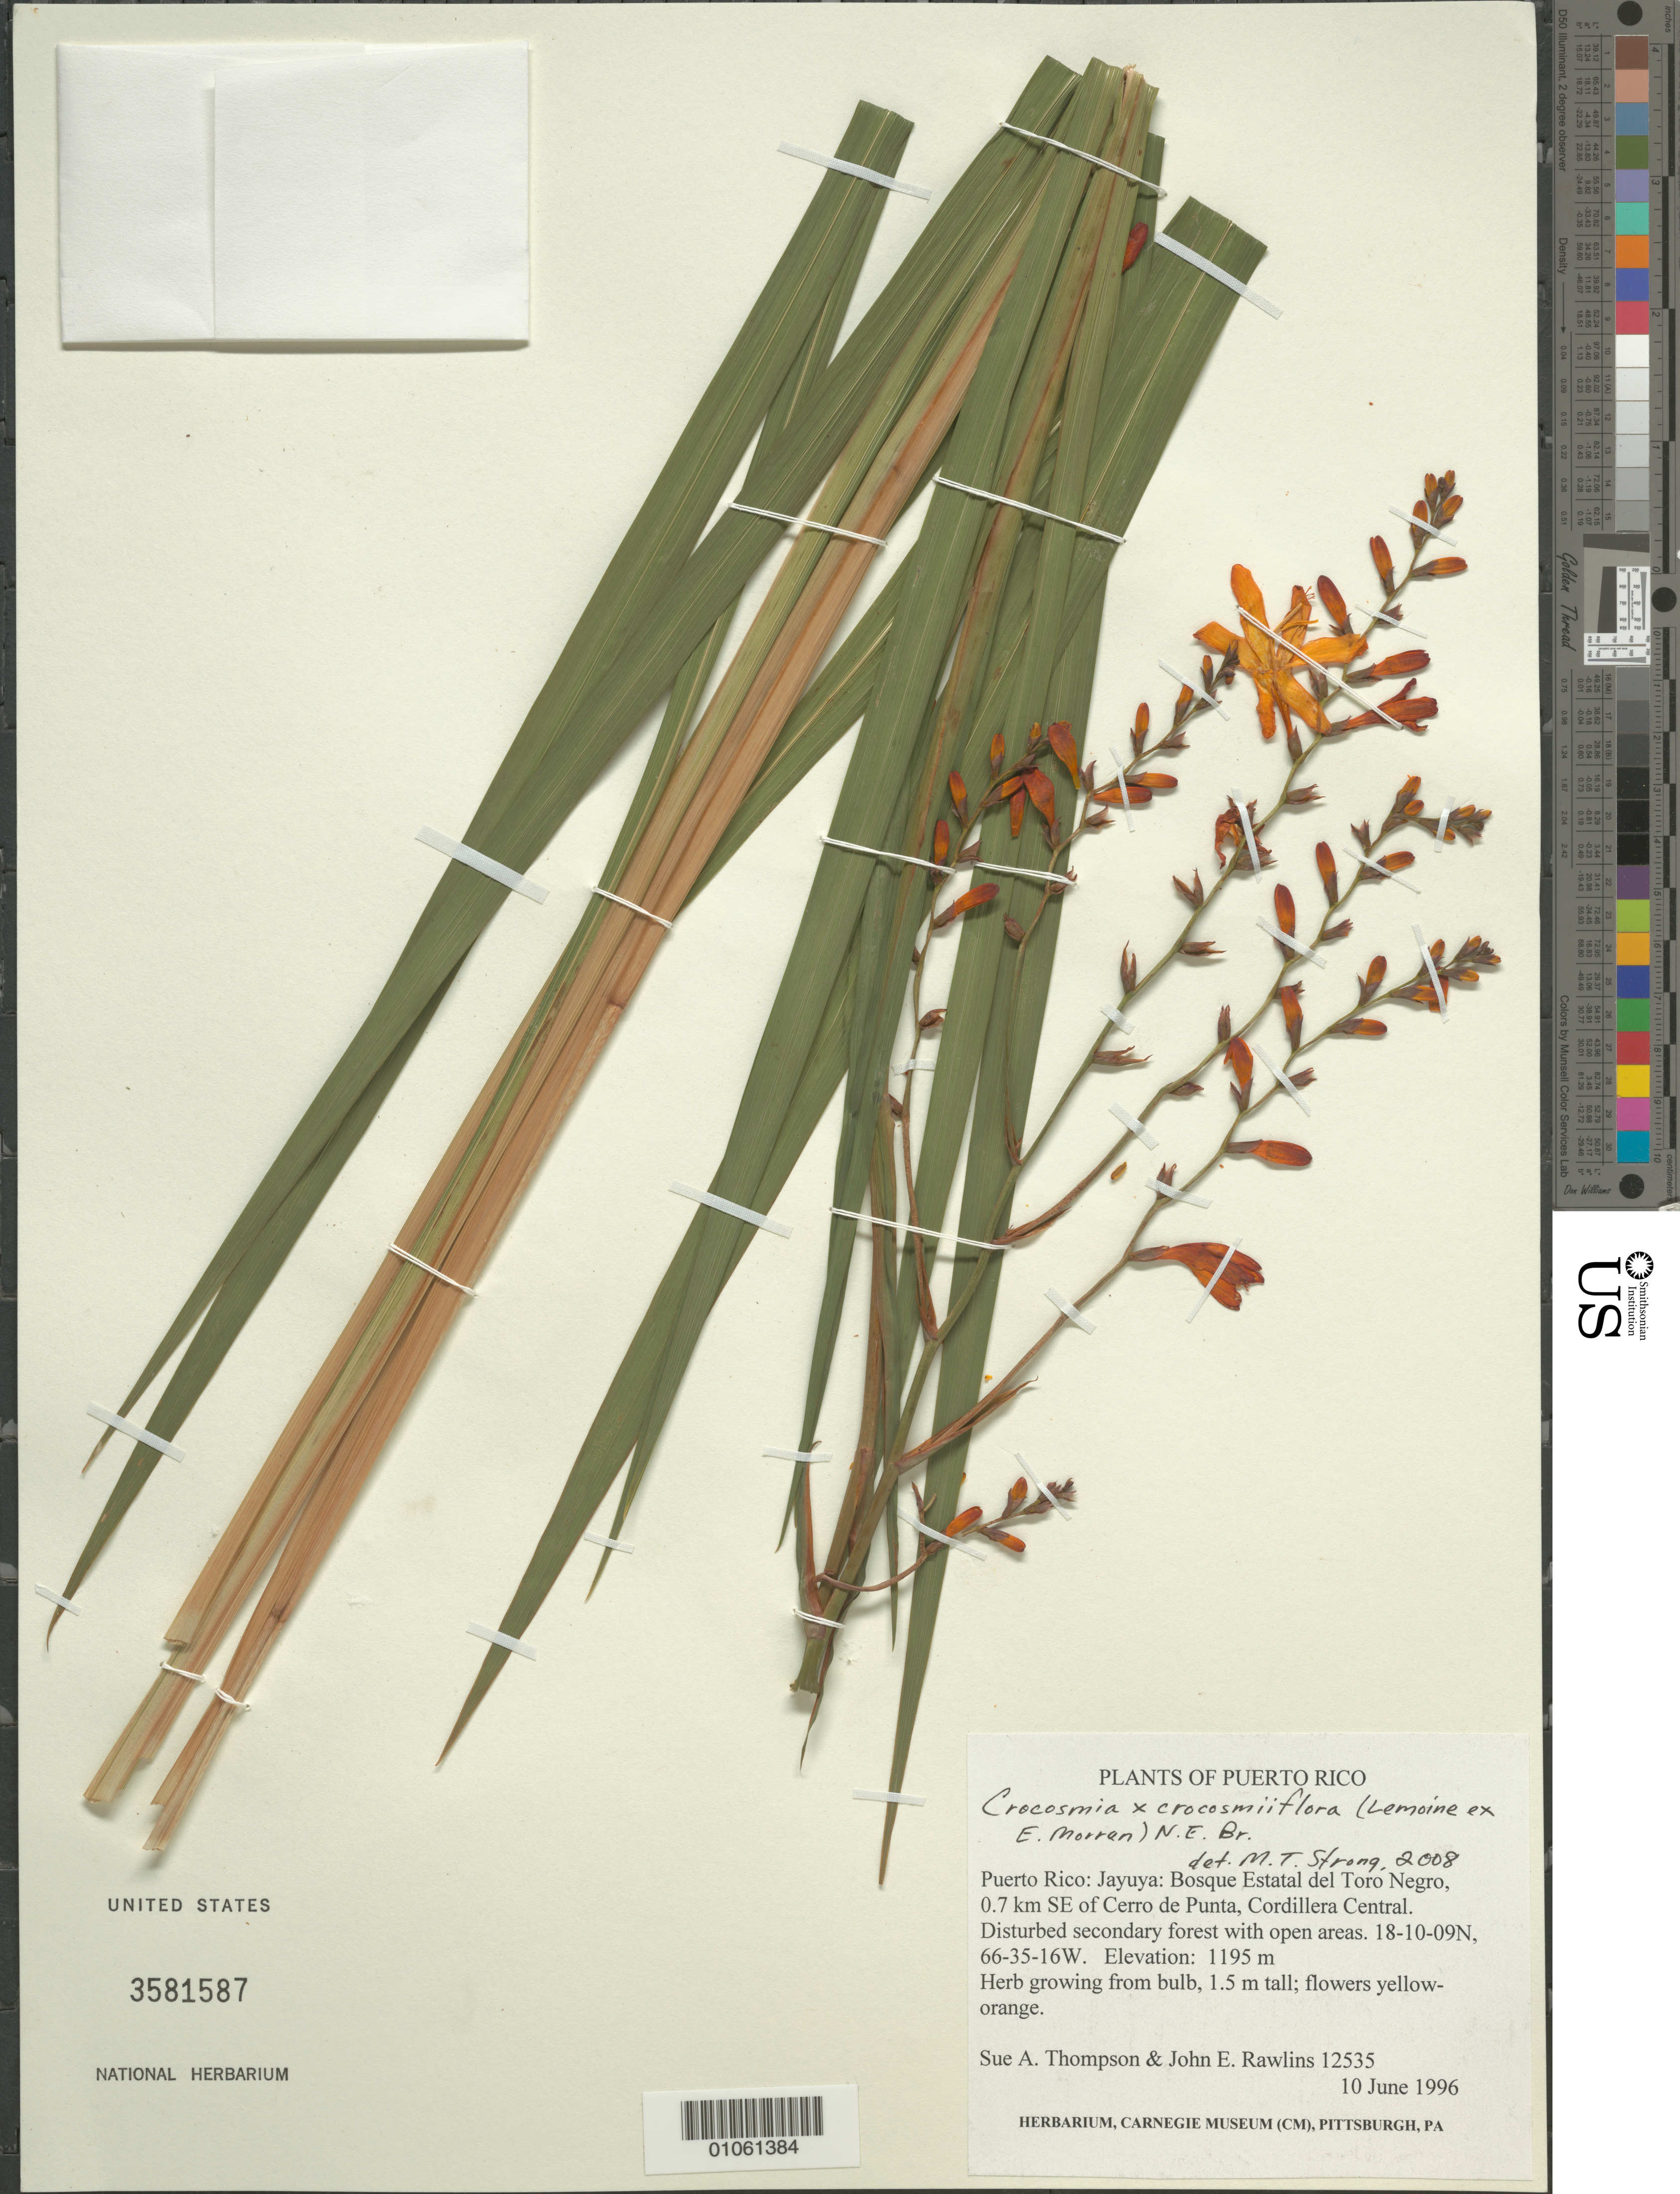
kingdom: Plantae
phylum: Tracheophyta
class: Liliopsida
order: Asparagales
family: Iridaceae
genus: Crocosmia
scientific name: Crocosmia x crocosmiiflora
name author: (Lemoine) N.E. Br.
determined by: Strong, M. T., (US), Smithsonian Institution - National Museum of Natural History (UNITED STATES)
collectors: S. A. Thompson & J. Rawlins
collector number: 12535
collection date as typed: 10 Jun 1996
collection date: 1996-06-10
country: Puerto Rico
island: Puerto Rico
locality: Jayuya, Bosque Estatal del Toro Negro, 0.7 km SE of Cerro de Punta, Cordillera Central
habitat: Disturbed secondary forest with open areas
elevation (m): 1195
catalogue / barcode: US 3581587